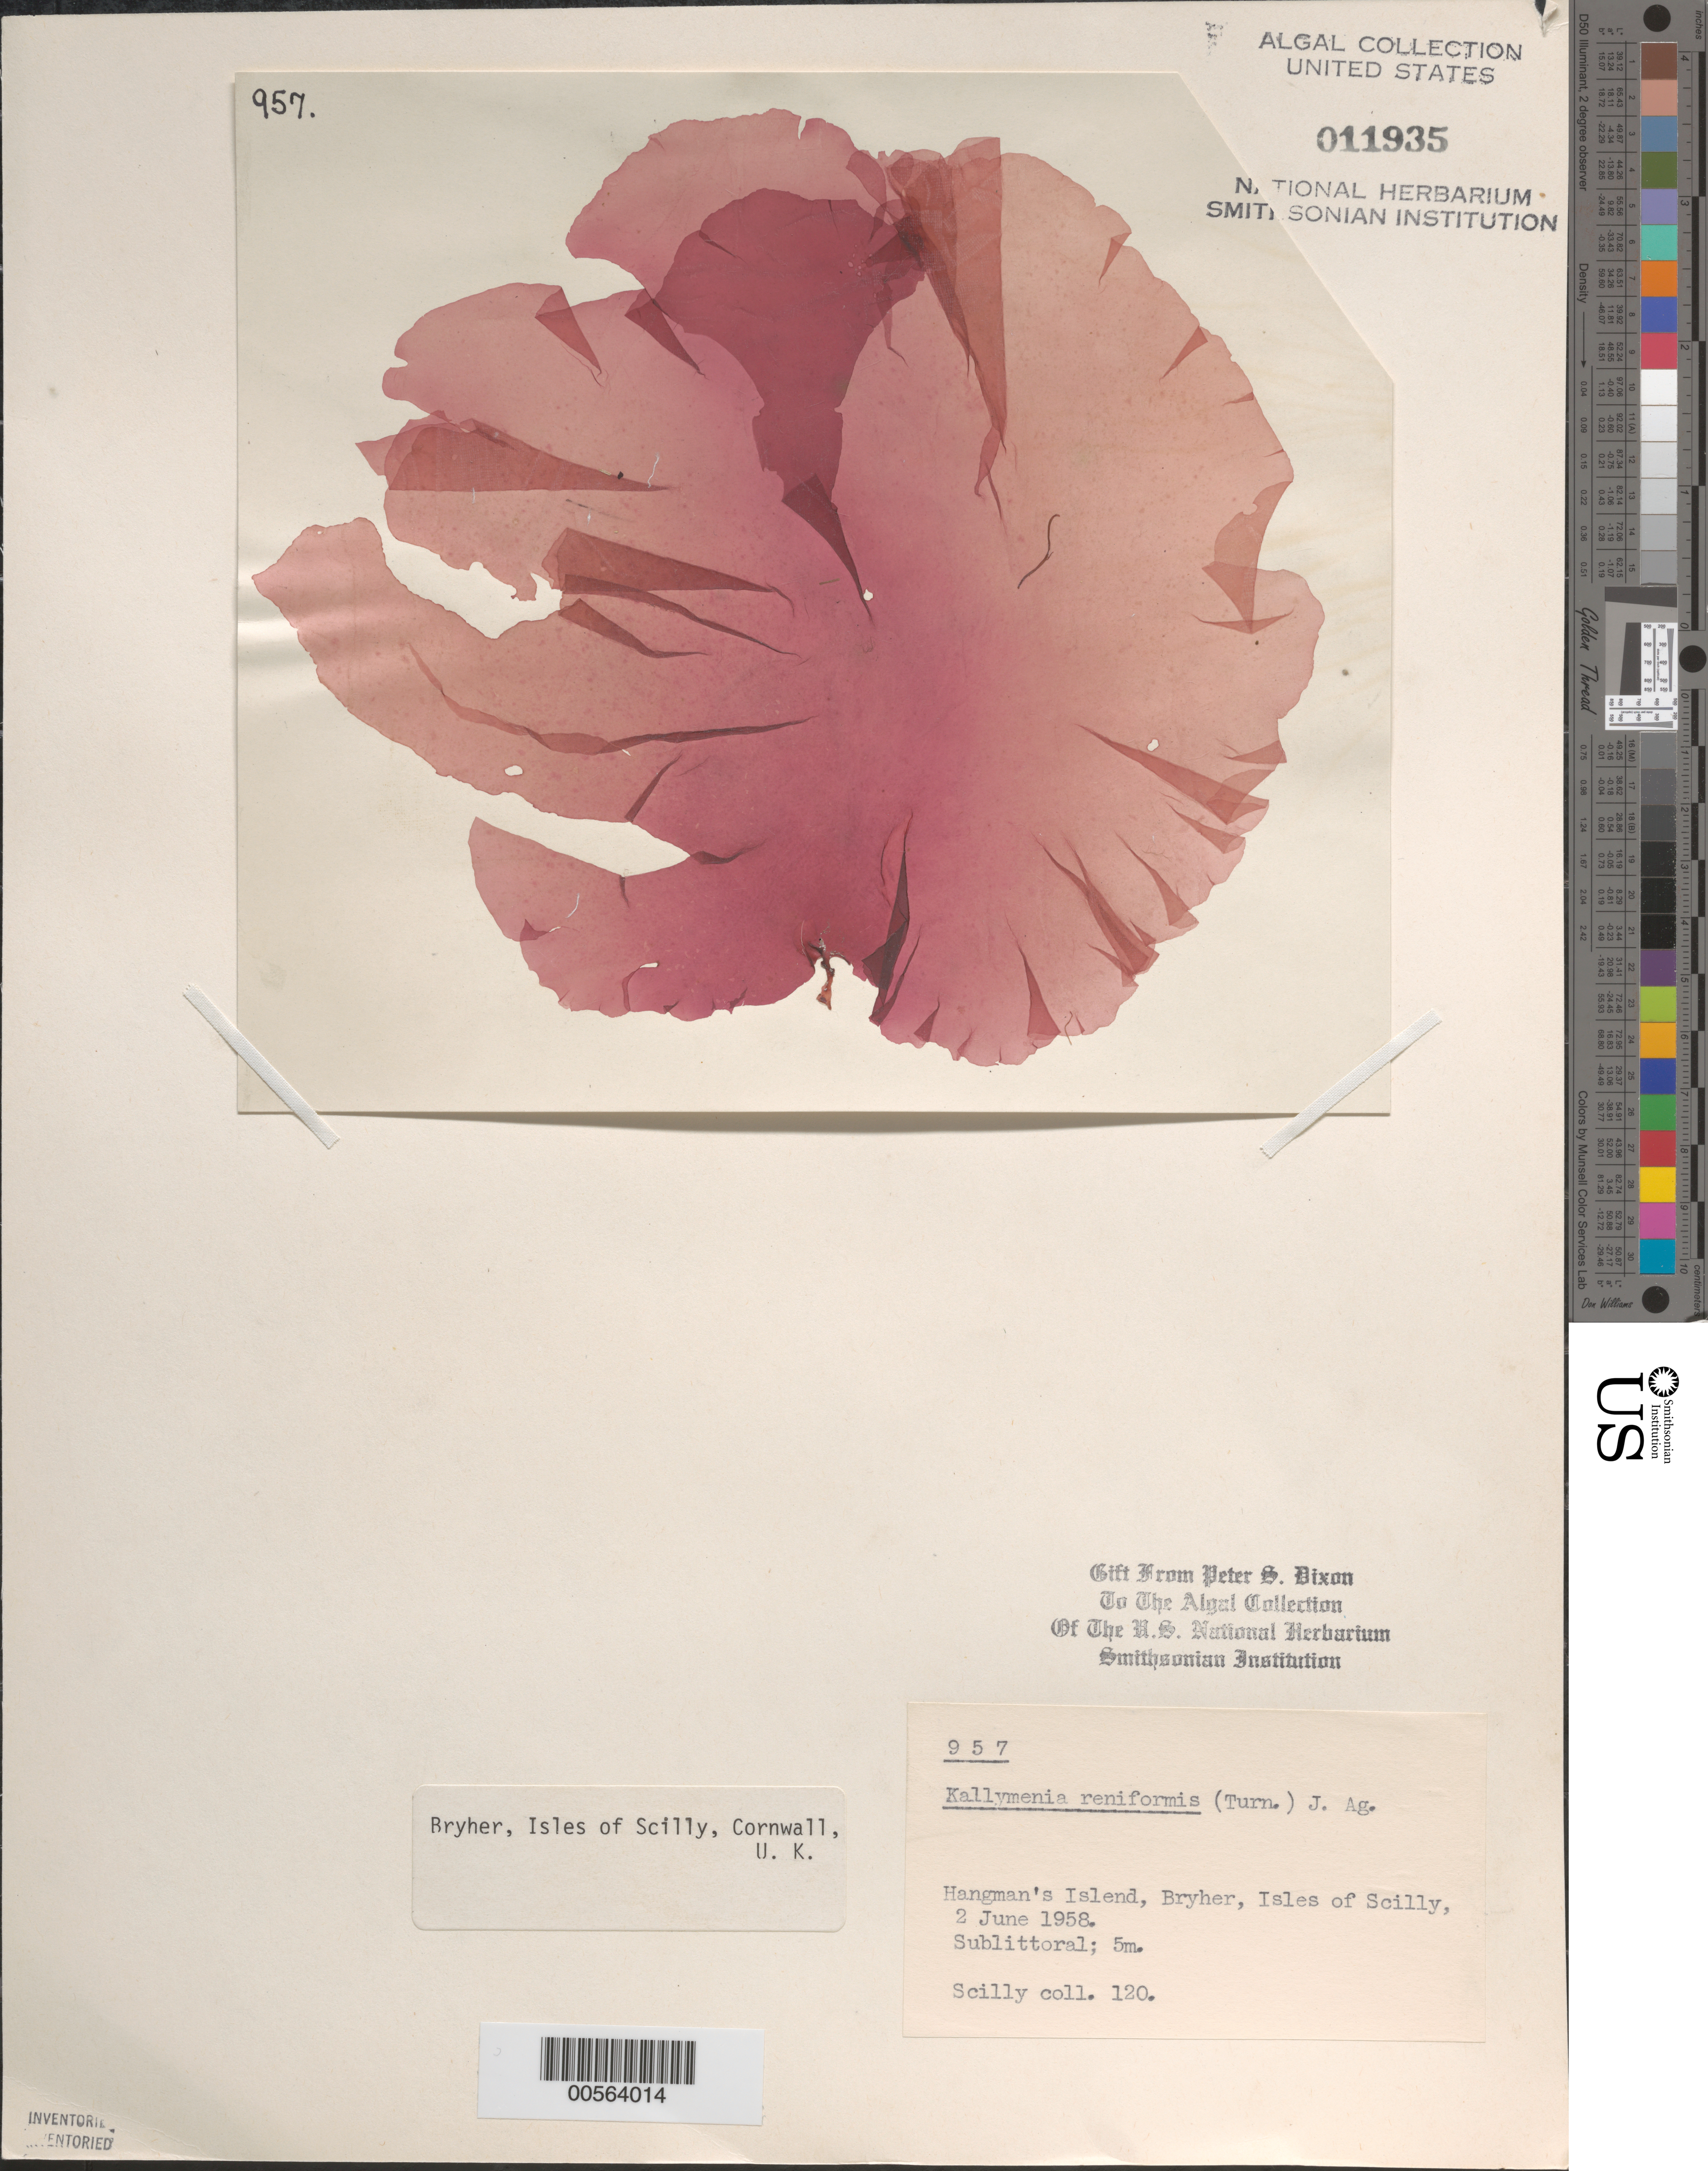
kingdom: Plantae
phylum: Rhodophyta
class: Florideophyceae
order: Gigartinales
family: Kallymeniaceae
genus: Kallymenia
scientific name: Kallymenia reniformis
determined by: Dixon, P. S.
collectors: P. S. Dixon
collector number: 120 & PSD 957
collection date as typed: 02 Jun 1958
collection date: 1958-06-02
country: United Kingdom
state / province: England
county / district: Council of the Isles of Scilly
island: Bryher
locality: Hangman's Island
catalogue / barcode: US 11935